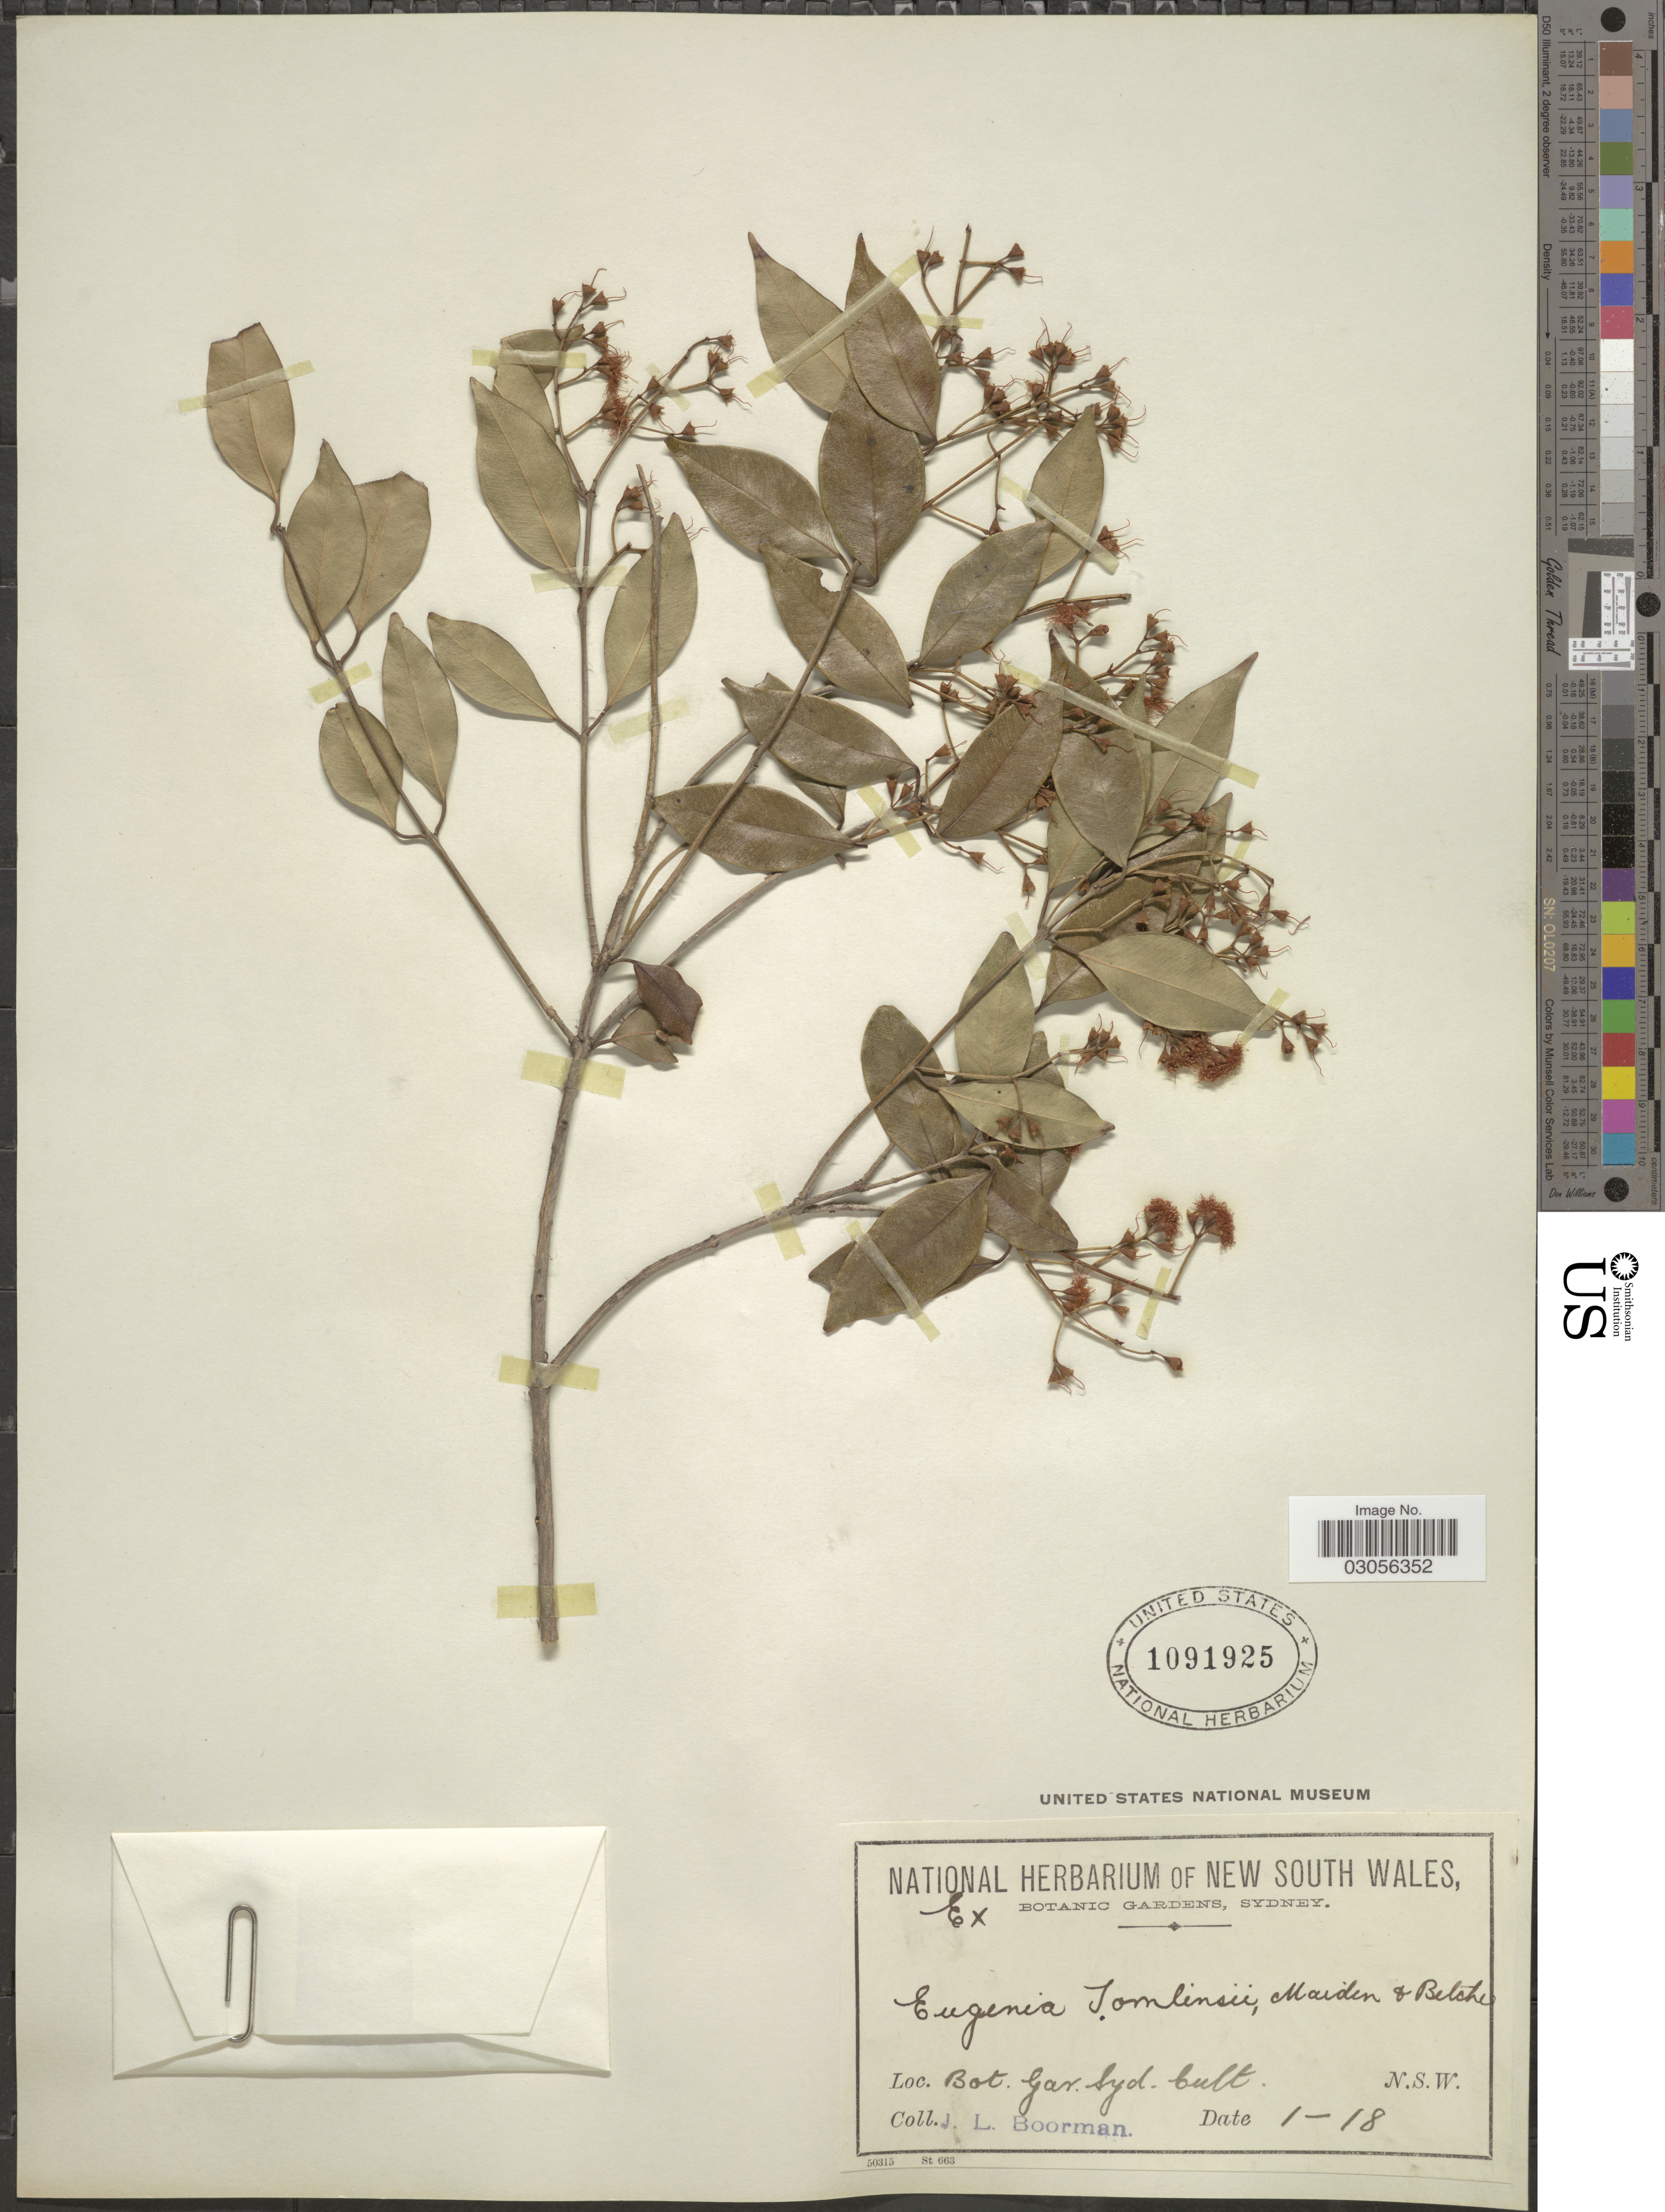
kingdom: Plantae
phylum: Tracheophyta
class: Magnoliopsida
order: Myrtales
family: Myrtaceae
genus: Syzygium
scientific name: Syzygium francisii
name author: (F.M. Bailey) L.A.S. Johnson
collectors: J. Boorman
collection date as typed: Transcribed d/m/y: /1/18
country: Australia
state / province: New South Wales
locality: Bot. Gar. Syd. Cult. N.S.W.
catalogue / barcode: US 1091925